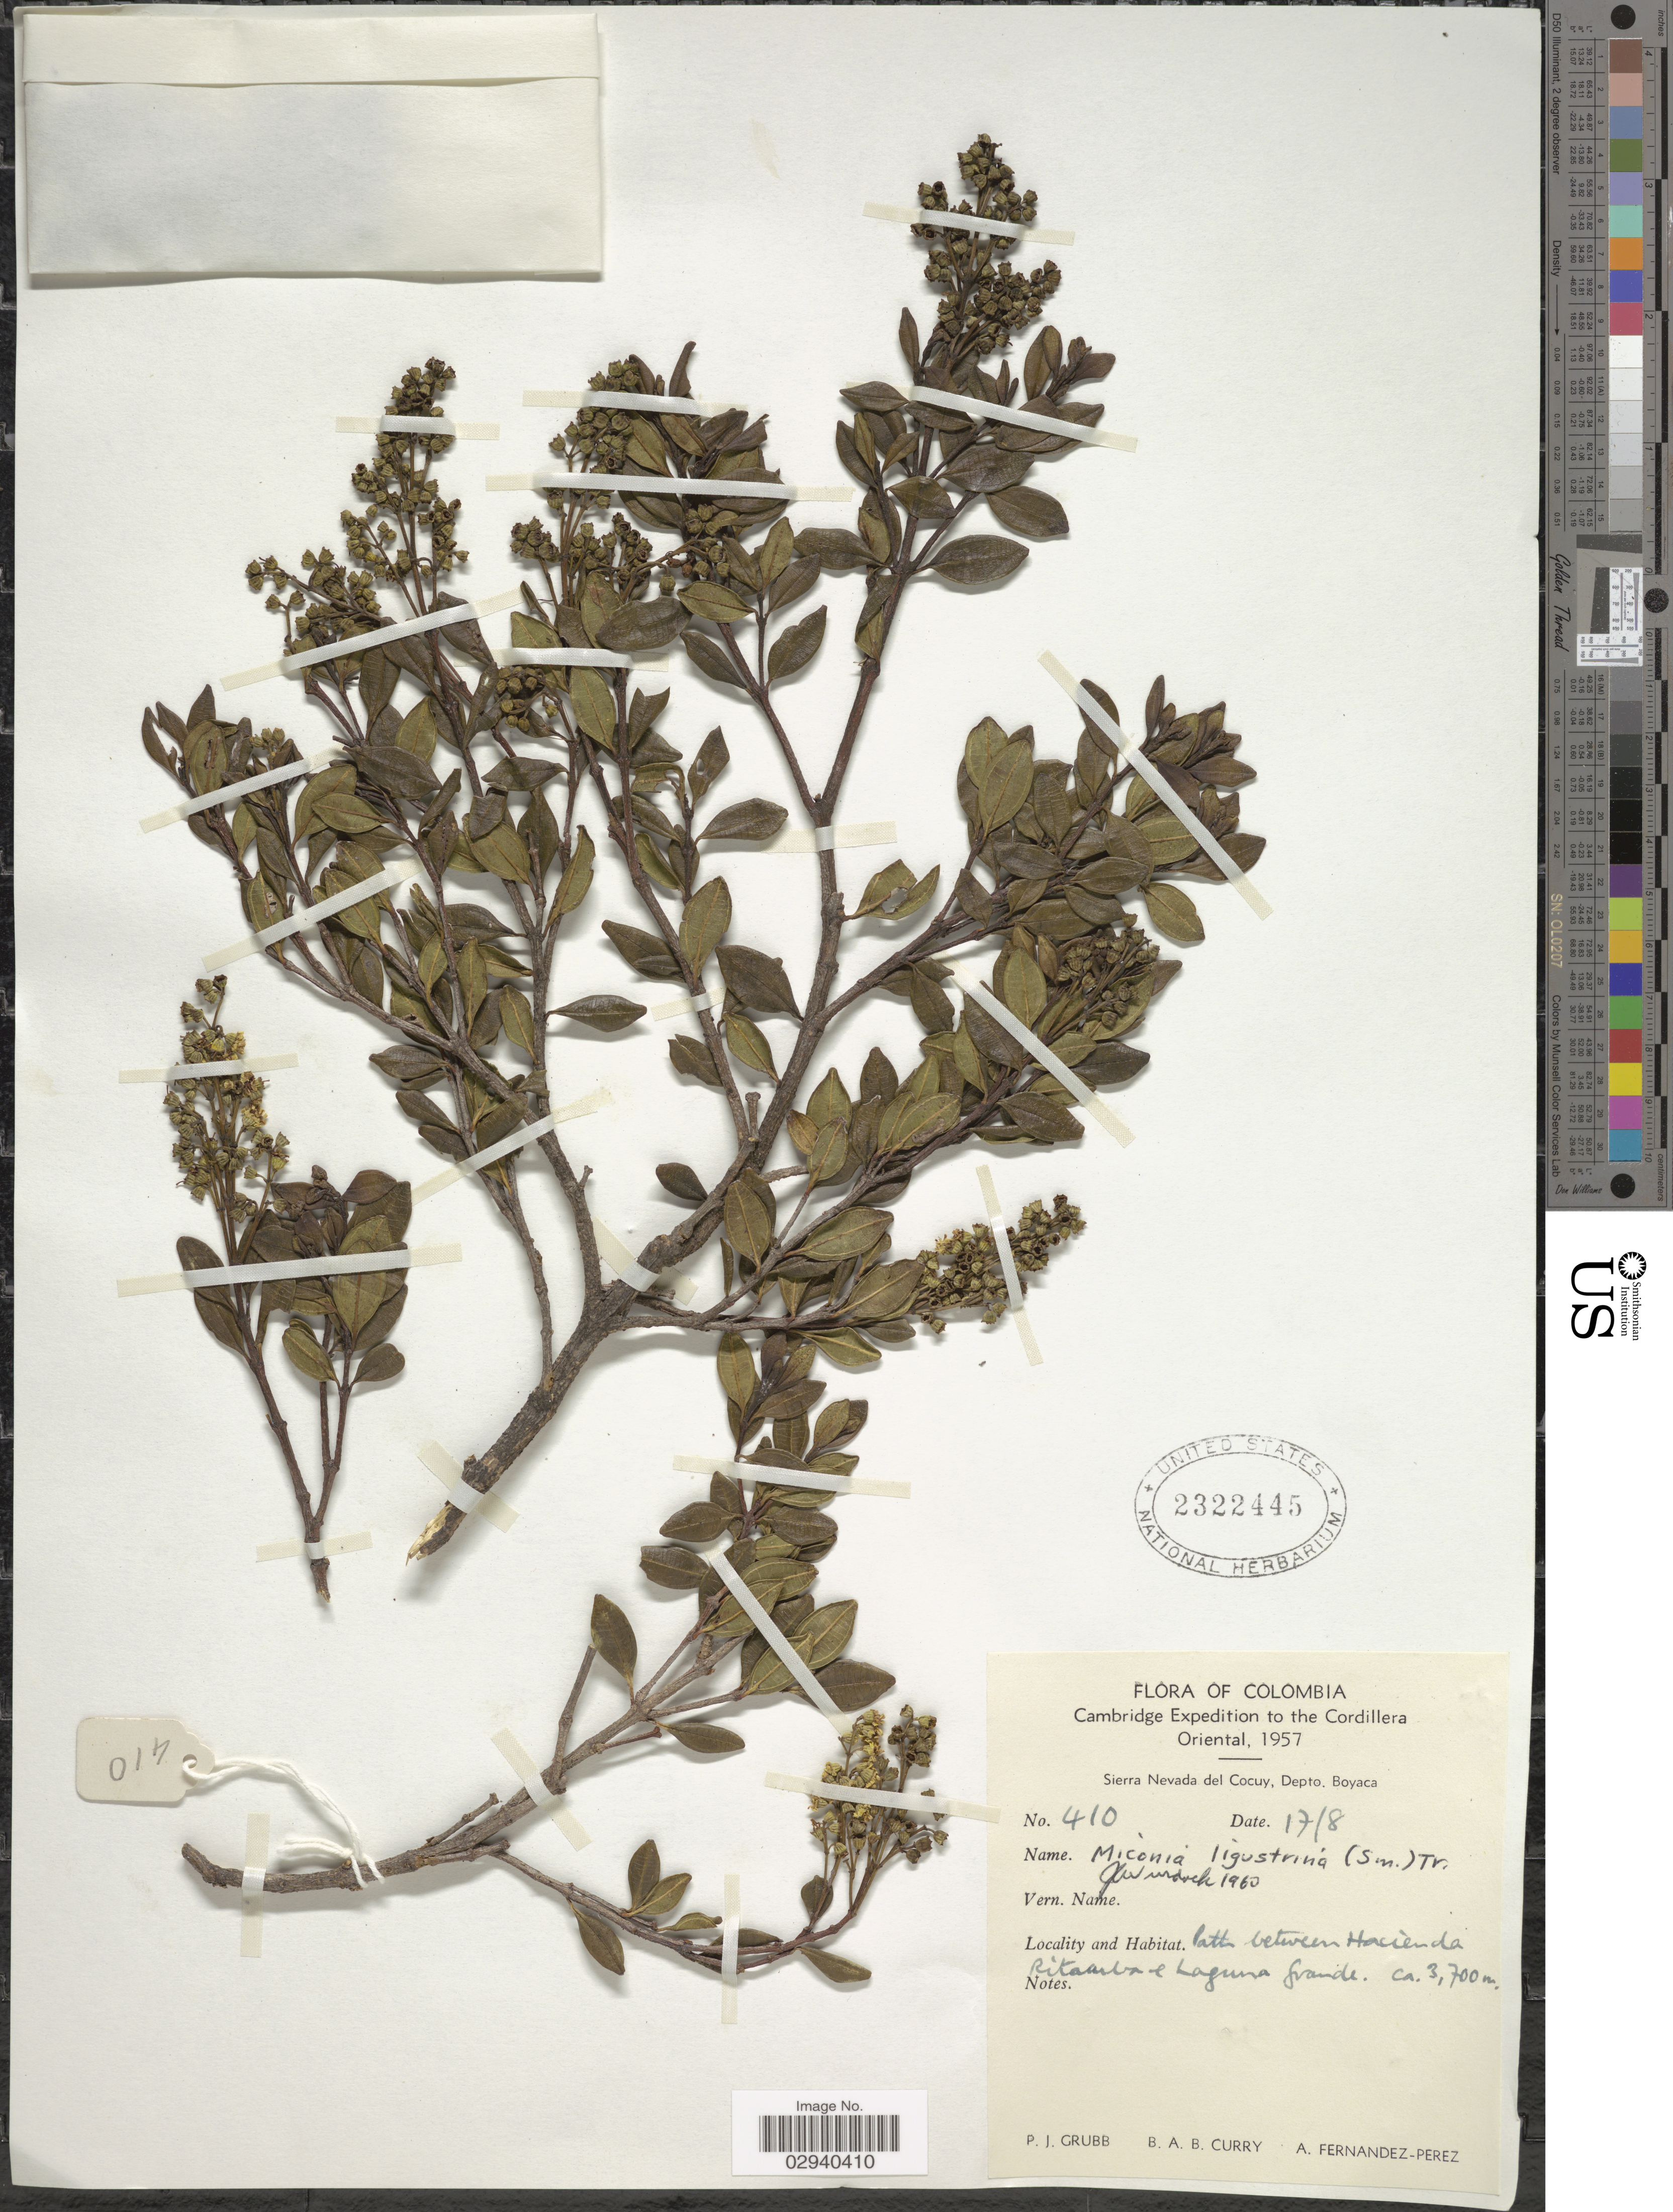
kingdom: Plantae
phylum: Tracheophyta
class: Magnoliopsida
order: Myrtales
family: Melastomataceae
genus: Miconia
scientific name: Miconia ligustrina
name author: (Sw.) Triana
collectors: P. J. Grubb, B. A. B. Curry & A. Fernández-Pérez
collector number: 410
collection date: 1957-08-17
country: Colombia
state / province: Boyacá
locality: Cordillera Oriental. Sierra Nevada del Cocuy, Depto. Boyaca. Path between Hacienda Ritamba & Laguna Grande.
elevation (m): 3700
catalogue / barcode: US 2322445